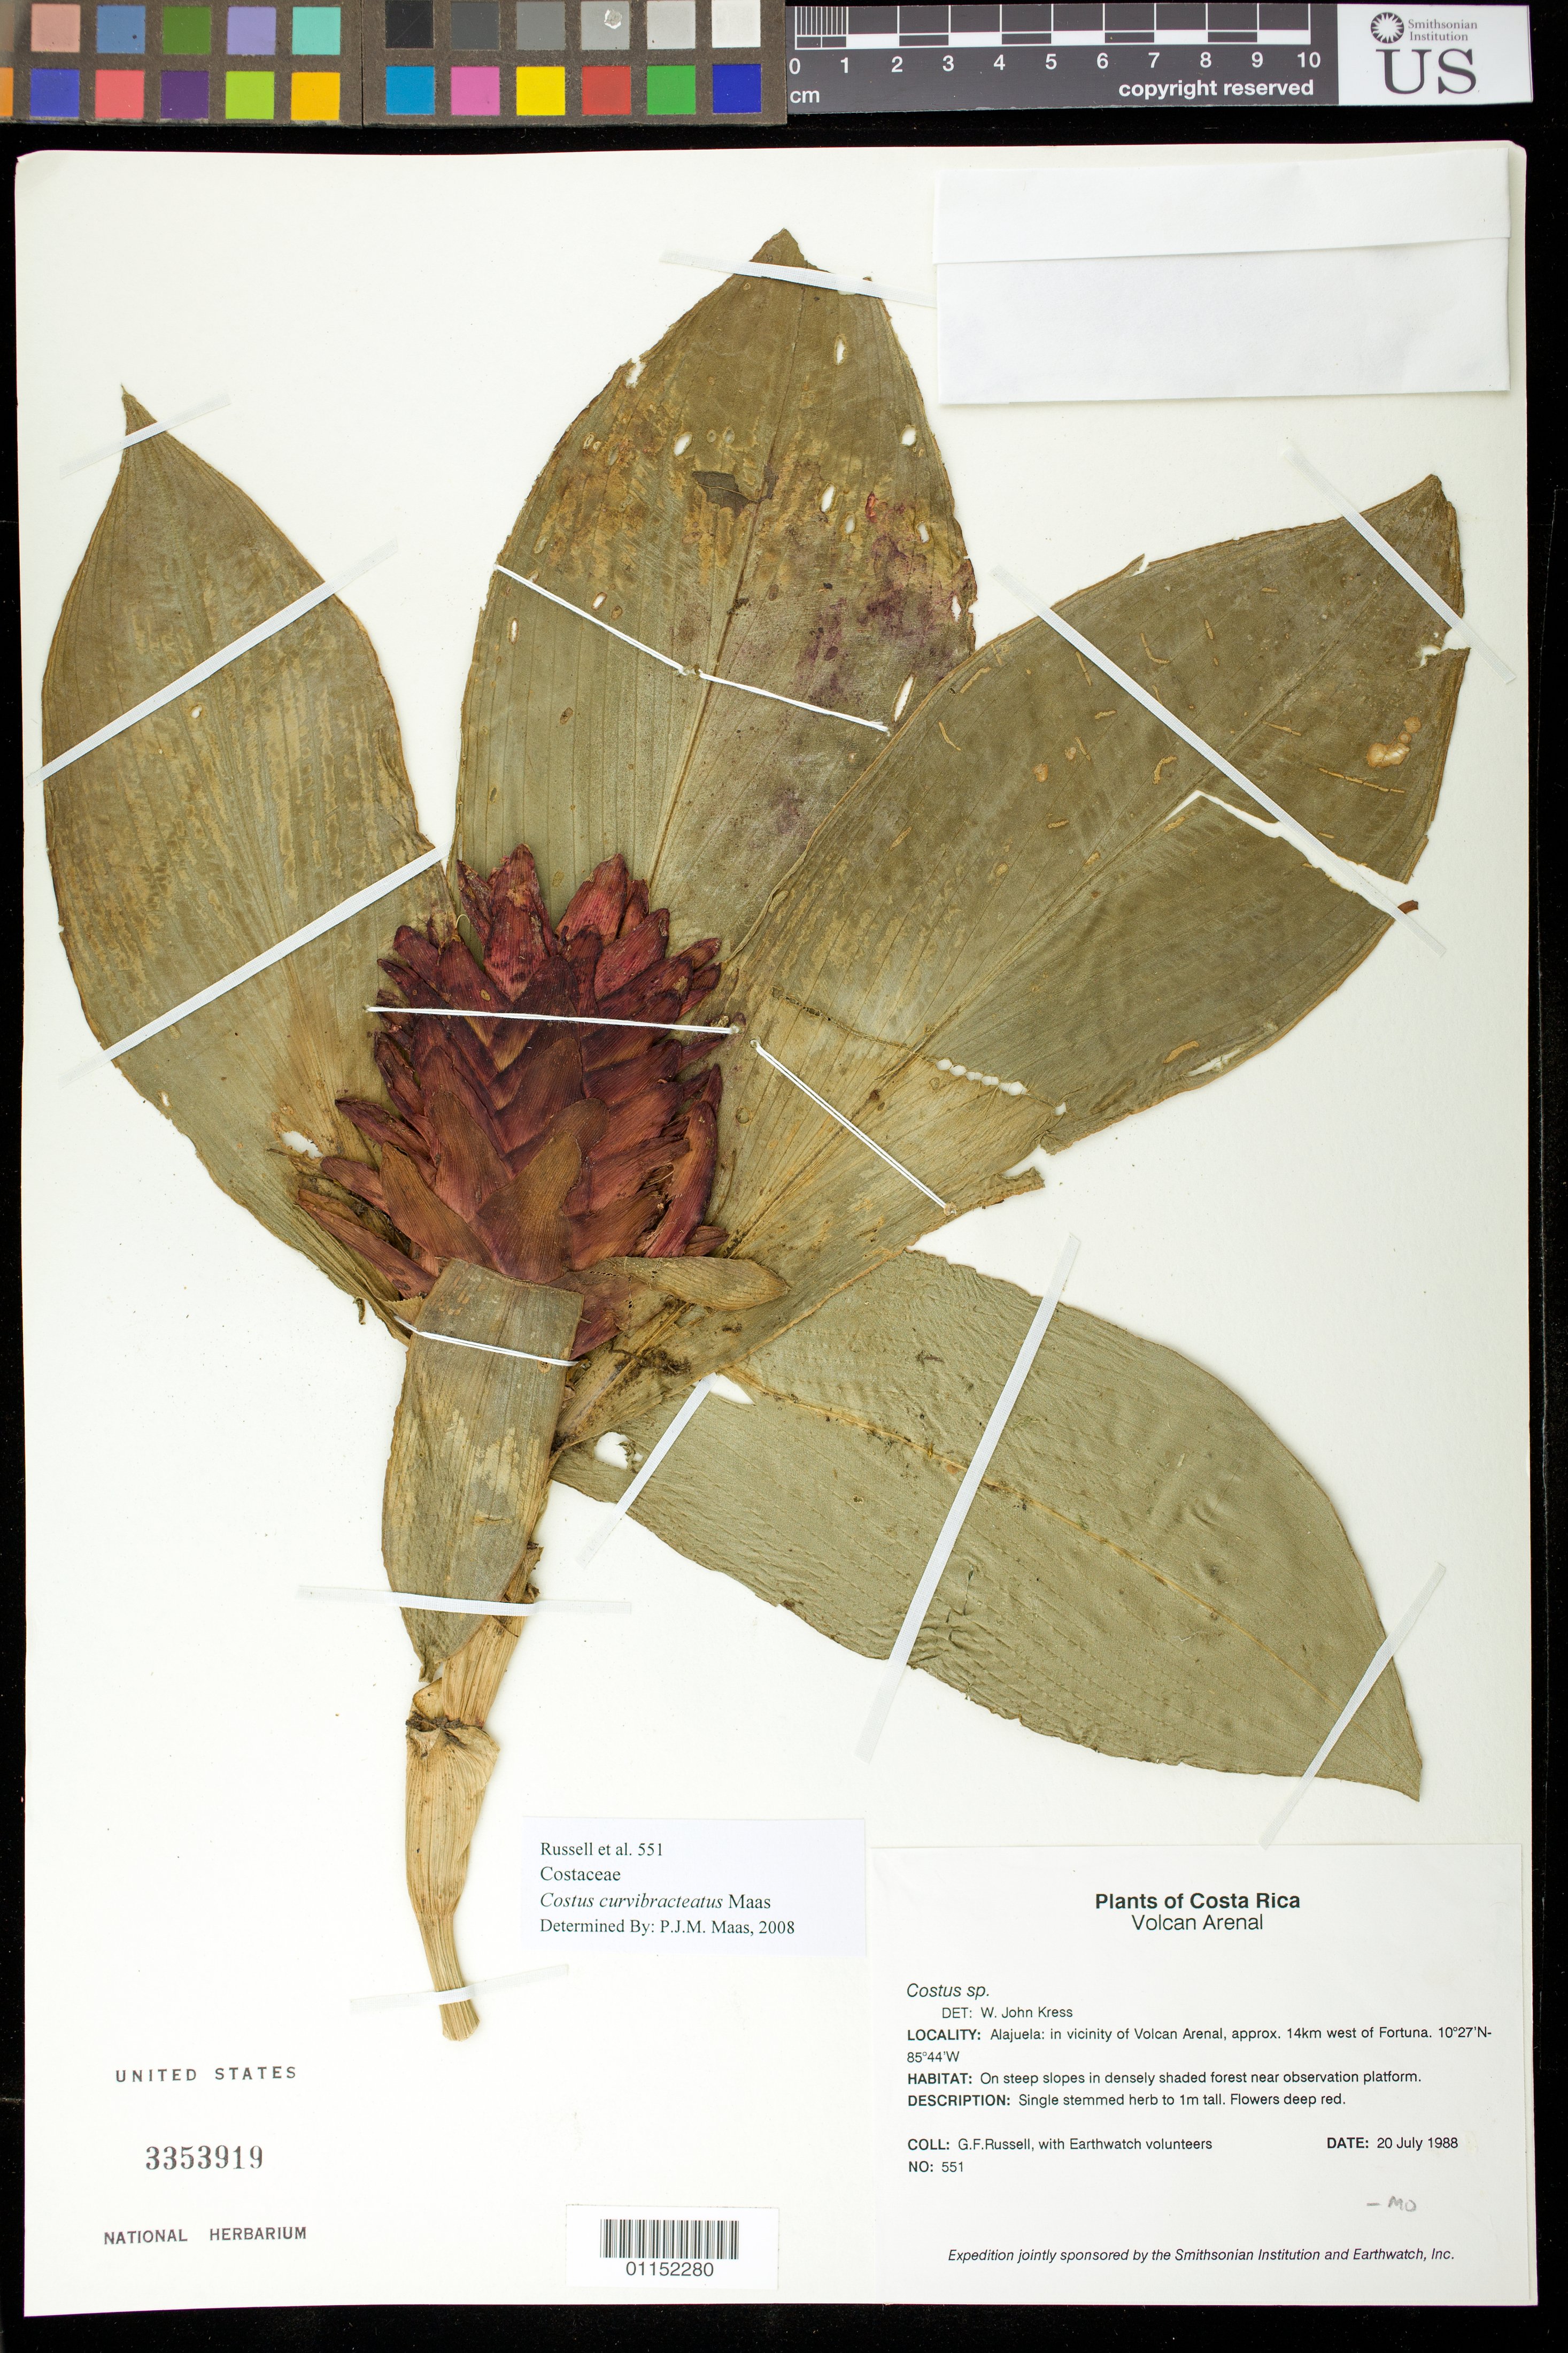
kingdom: Plantae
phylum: Tracheophyta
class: Liliopsida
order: Zingiberales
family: Costaceae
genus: Costus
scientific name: Costus curvibracteatus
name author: Maas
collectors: G. Russell & Earthwatch Volunteers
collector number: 551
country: Costa Rica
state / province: Alajuela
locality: Volcan Arenal, W of Fortuna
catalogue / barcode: US 3353919